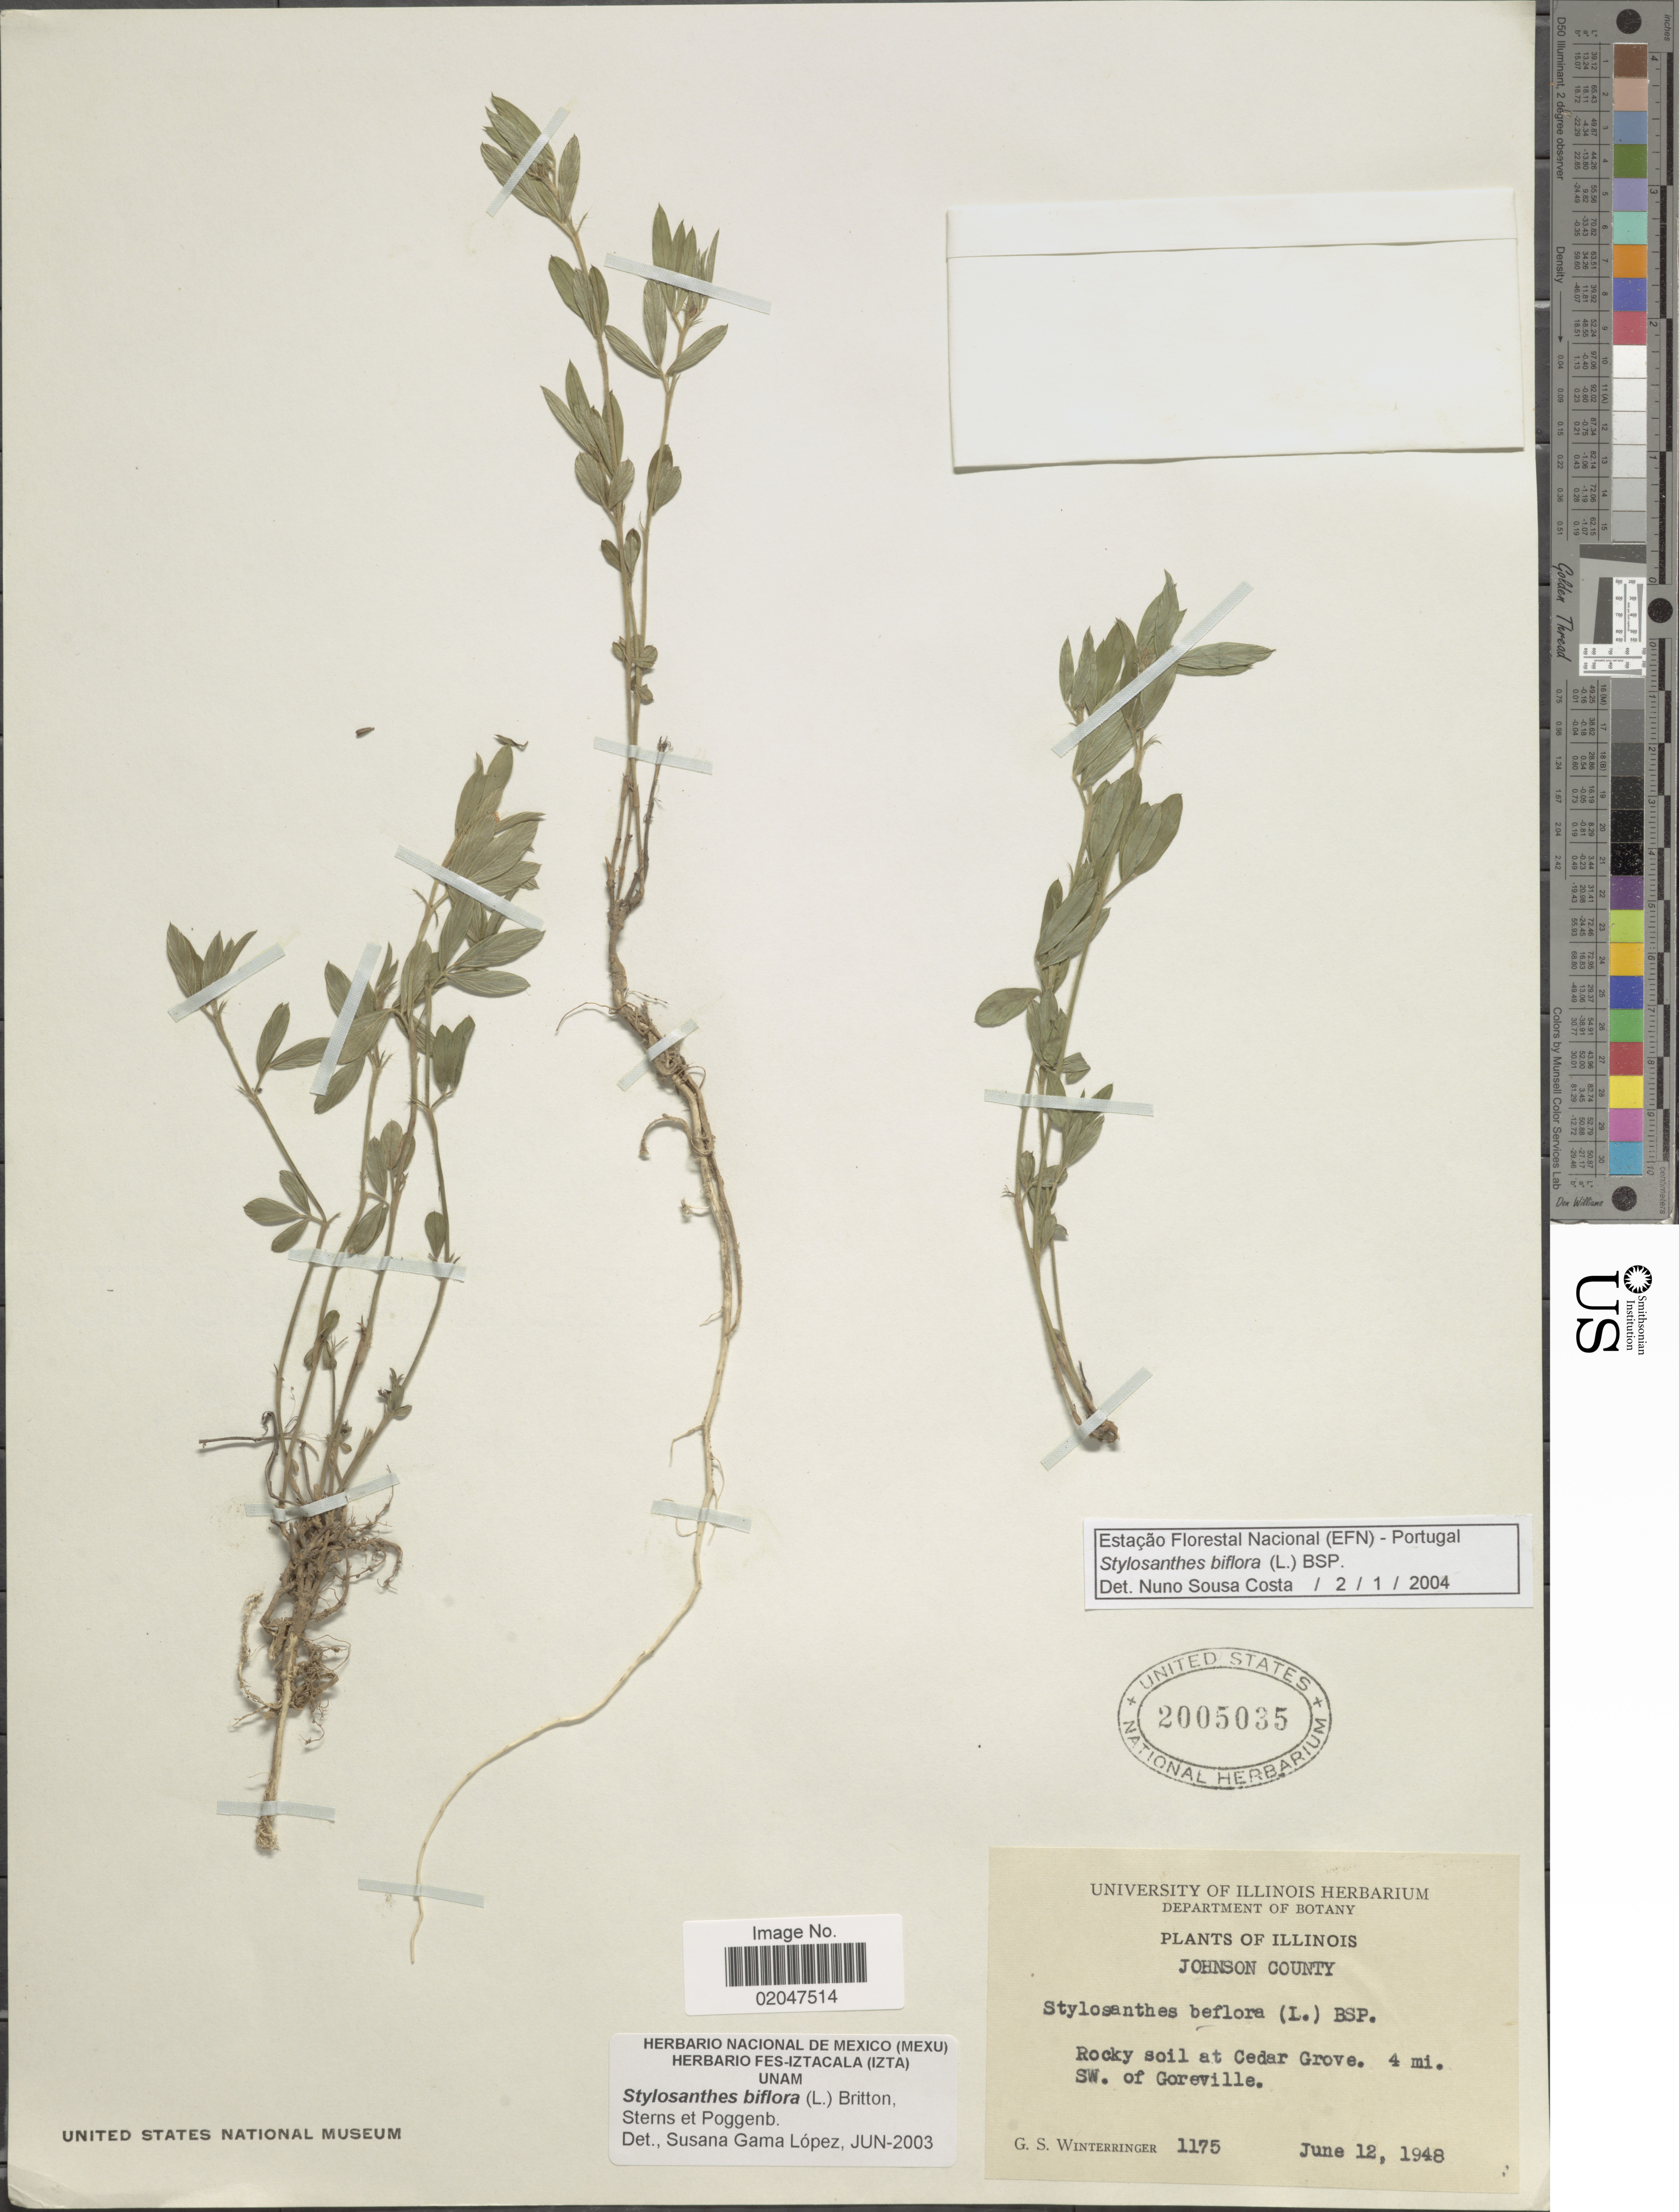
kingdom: Plantae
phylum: Tracheophyta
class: Magnoliopsida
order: Fabales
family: Fabaceae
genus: Stylosanthes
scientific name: Stylosanthes biflora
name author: (L.) Britton et al.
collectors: G. Winterringer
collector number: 1175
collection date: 1948-06-12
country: United States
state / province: Illinois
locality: Johnson County. Rocky soil at Cedar Grove. 4 mi. SW. of Gorderville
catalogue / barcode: US 2005035